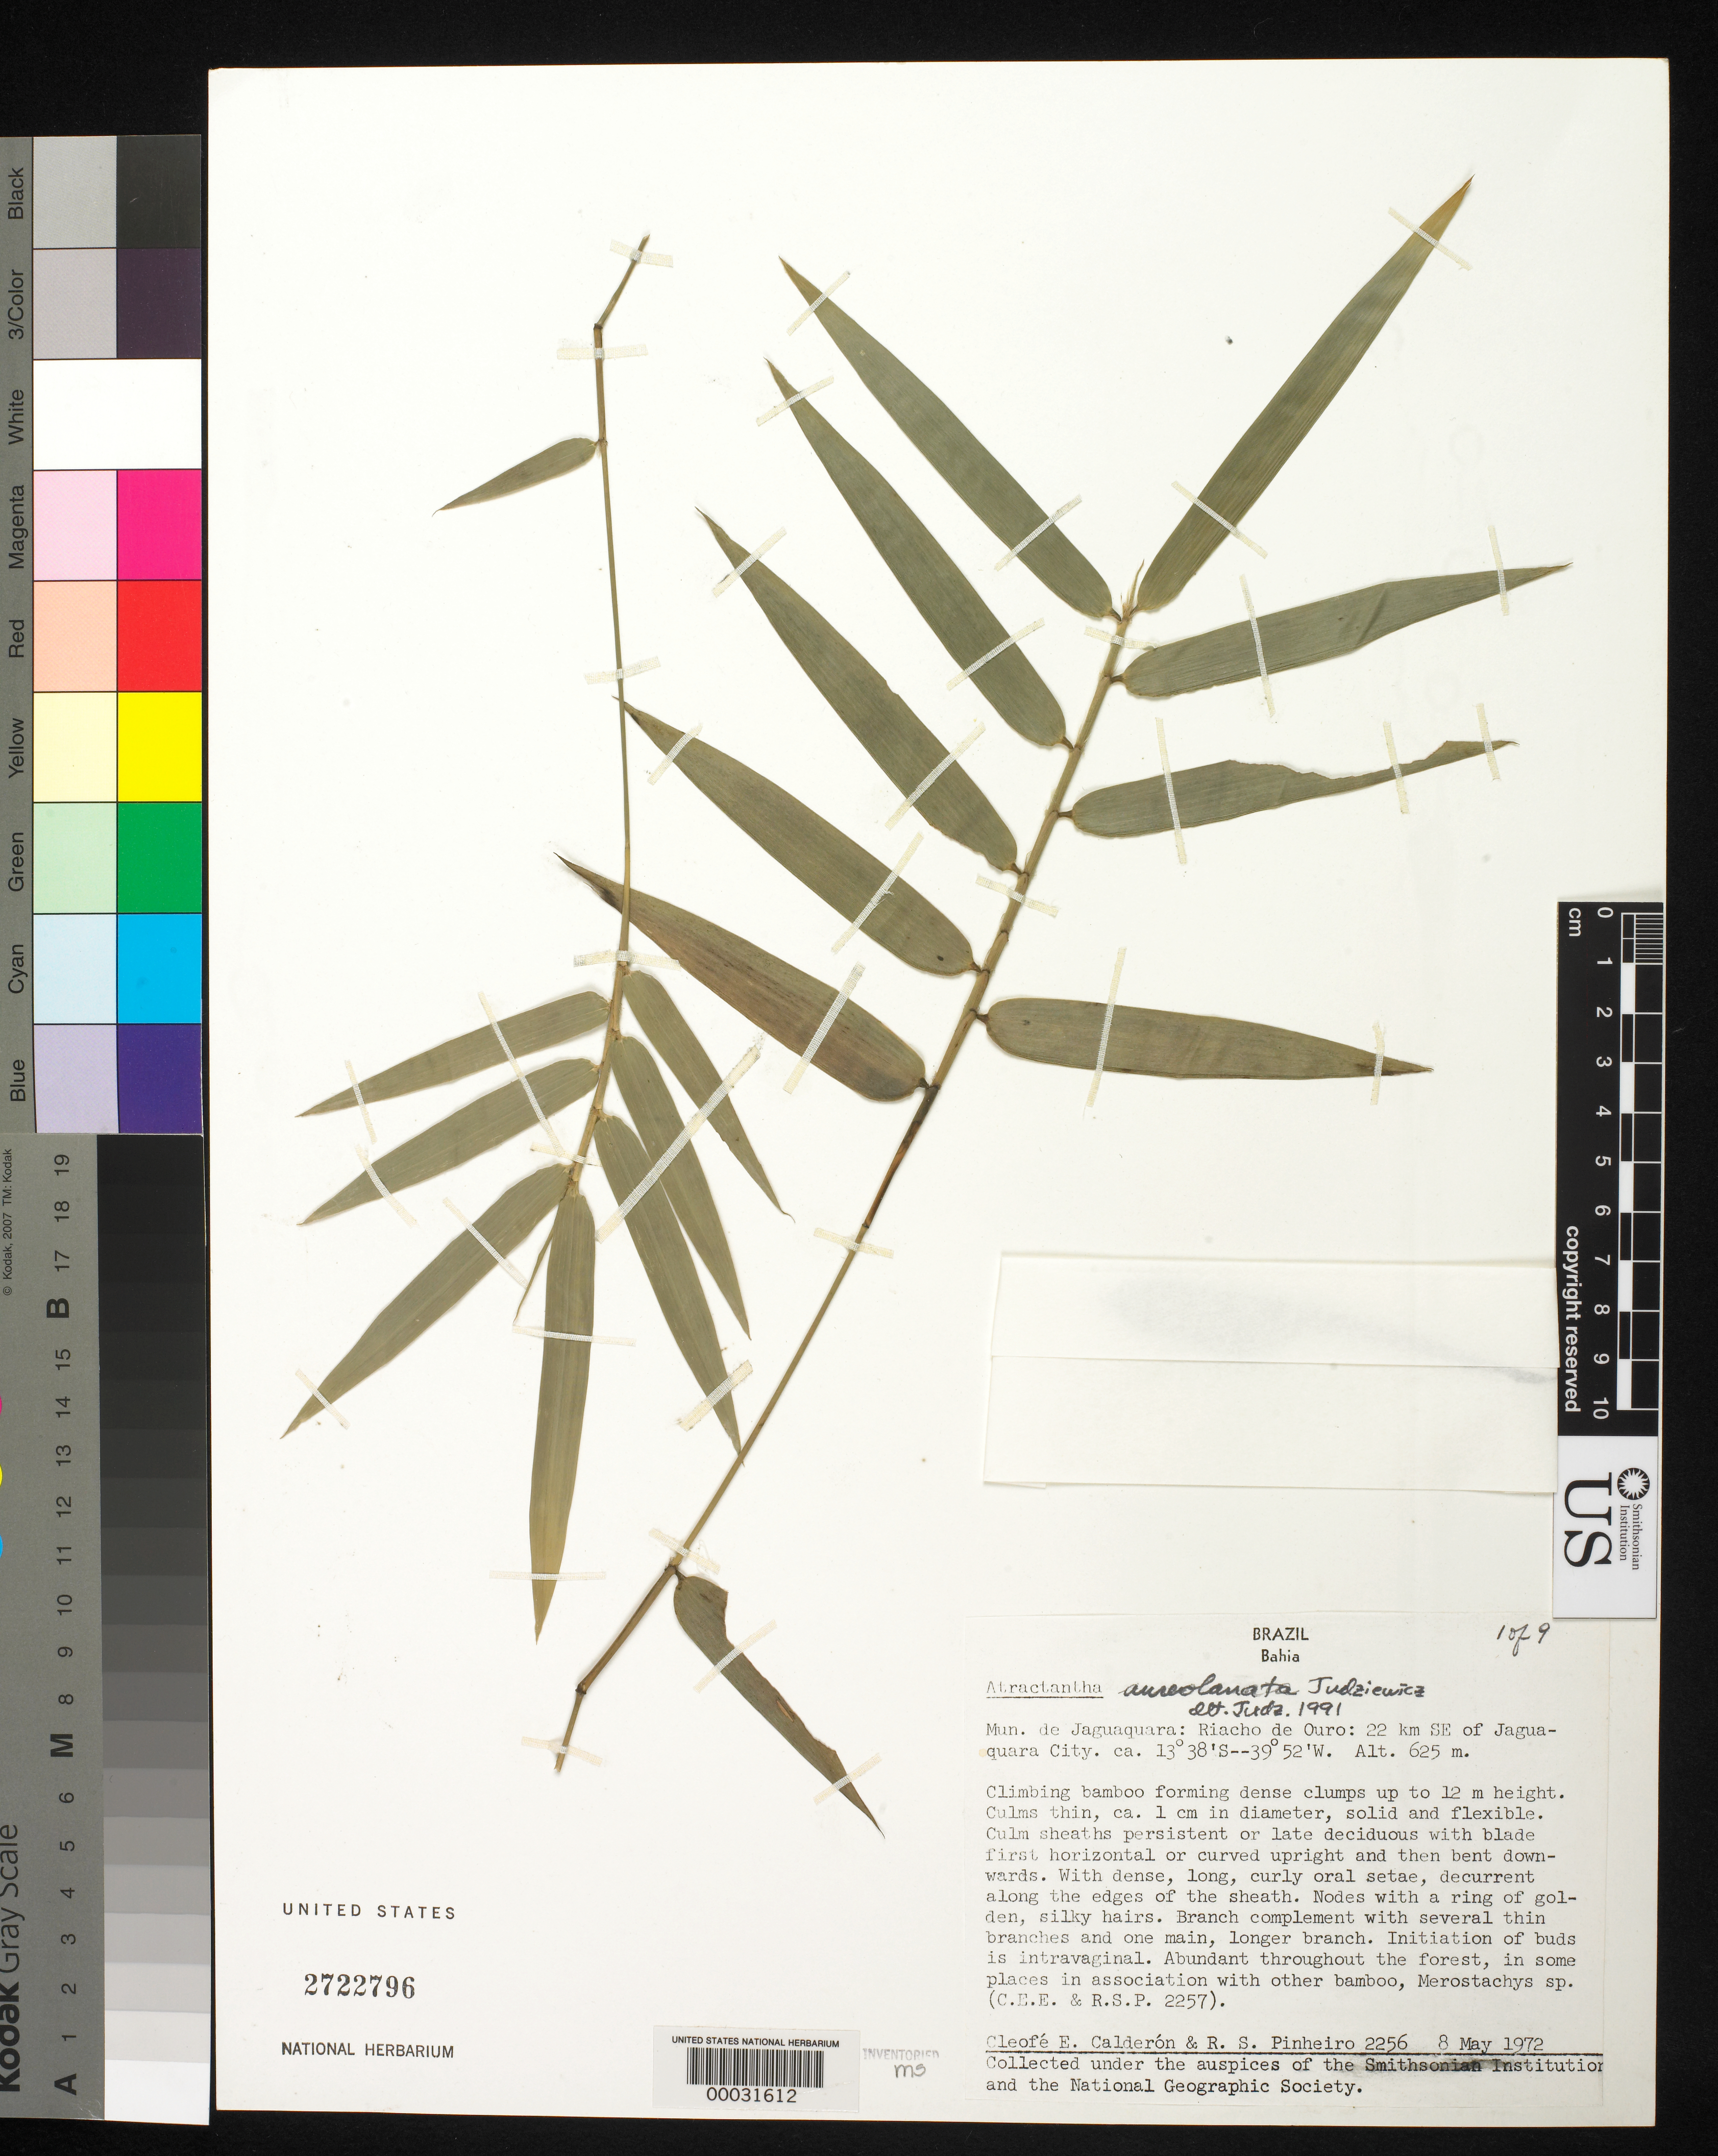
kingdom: Plantae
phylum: Tracheophyta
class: Liliopsida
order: Poales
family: Poaceae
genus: Atractantha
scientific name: Atractantha aureolanata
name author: Judz.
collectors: C. E. Calderón & R. S. Pinheiro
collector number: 2256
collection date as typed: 08 May 1972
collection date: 1972-05-08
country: Brazil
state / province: Bahia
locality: Jaguaquara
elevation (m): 625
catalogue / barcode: US 2722796